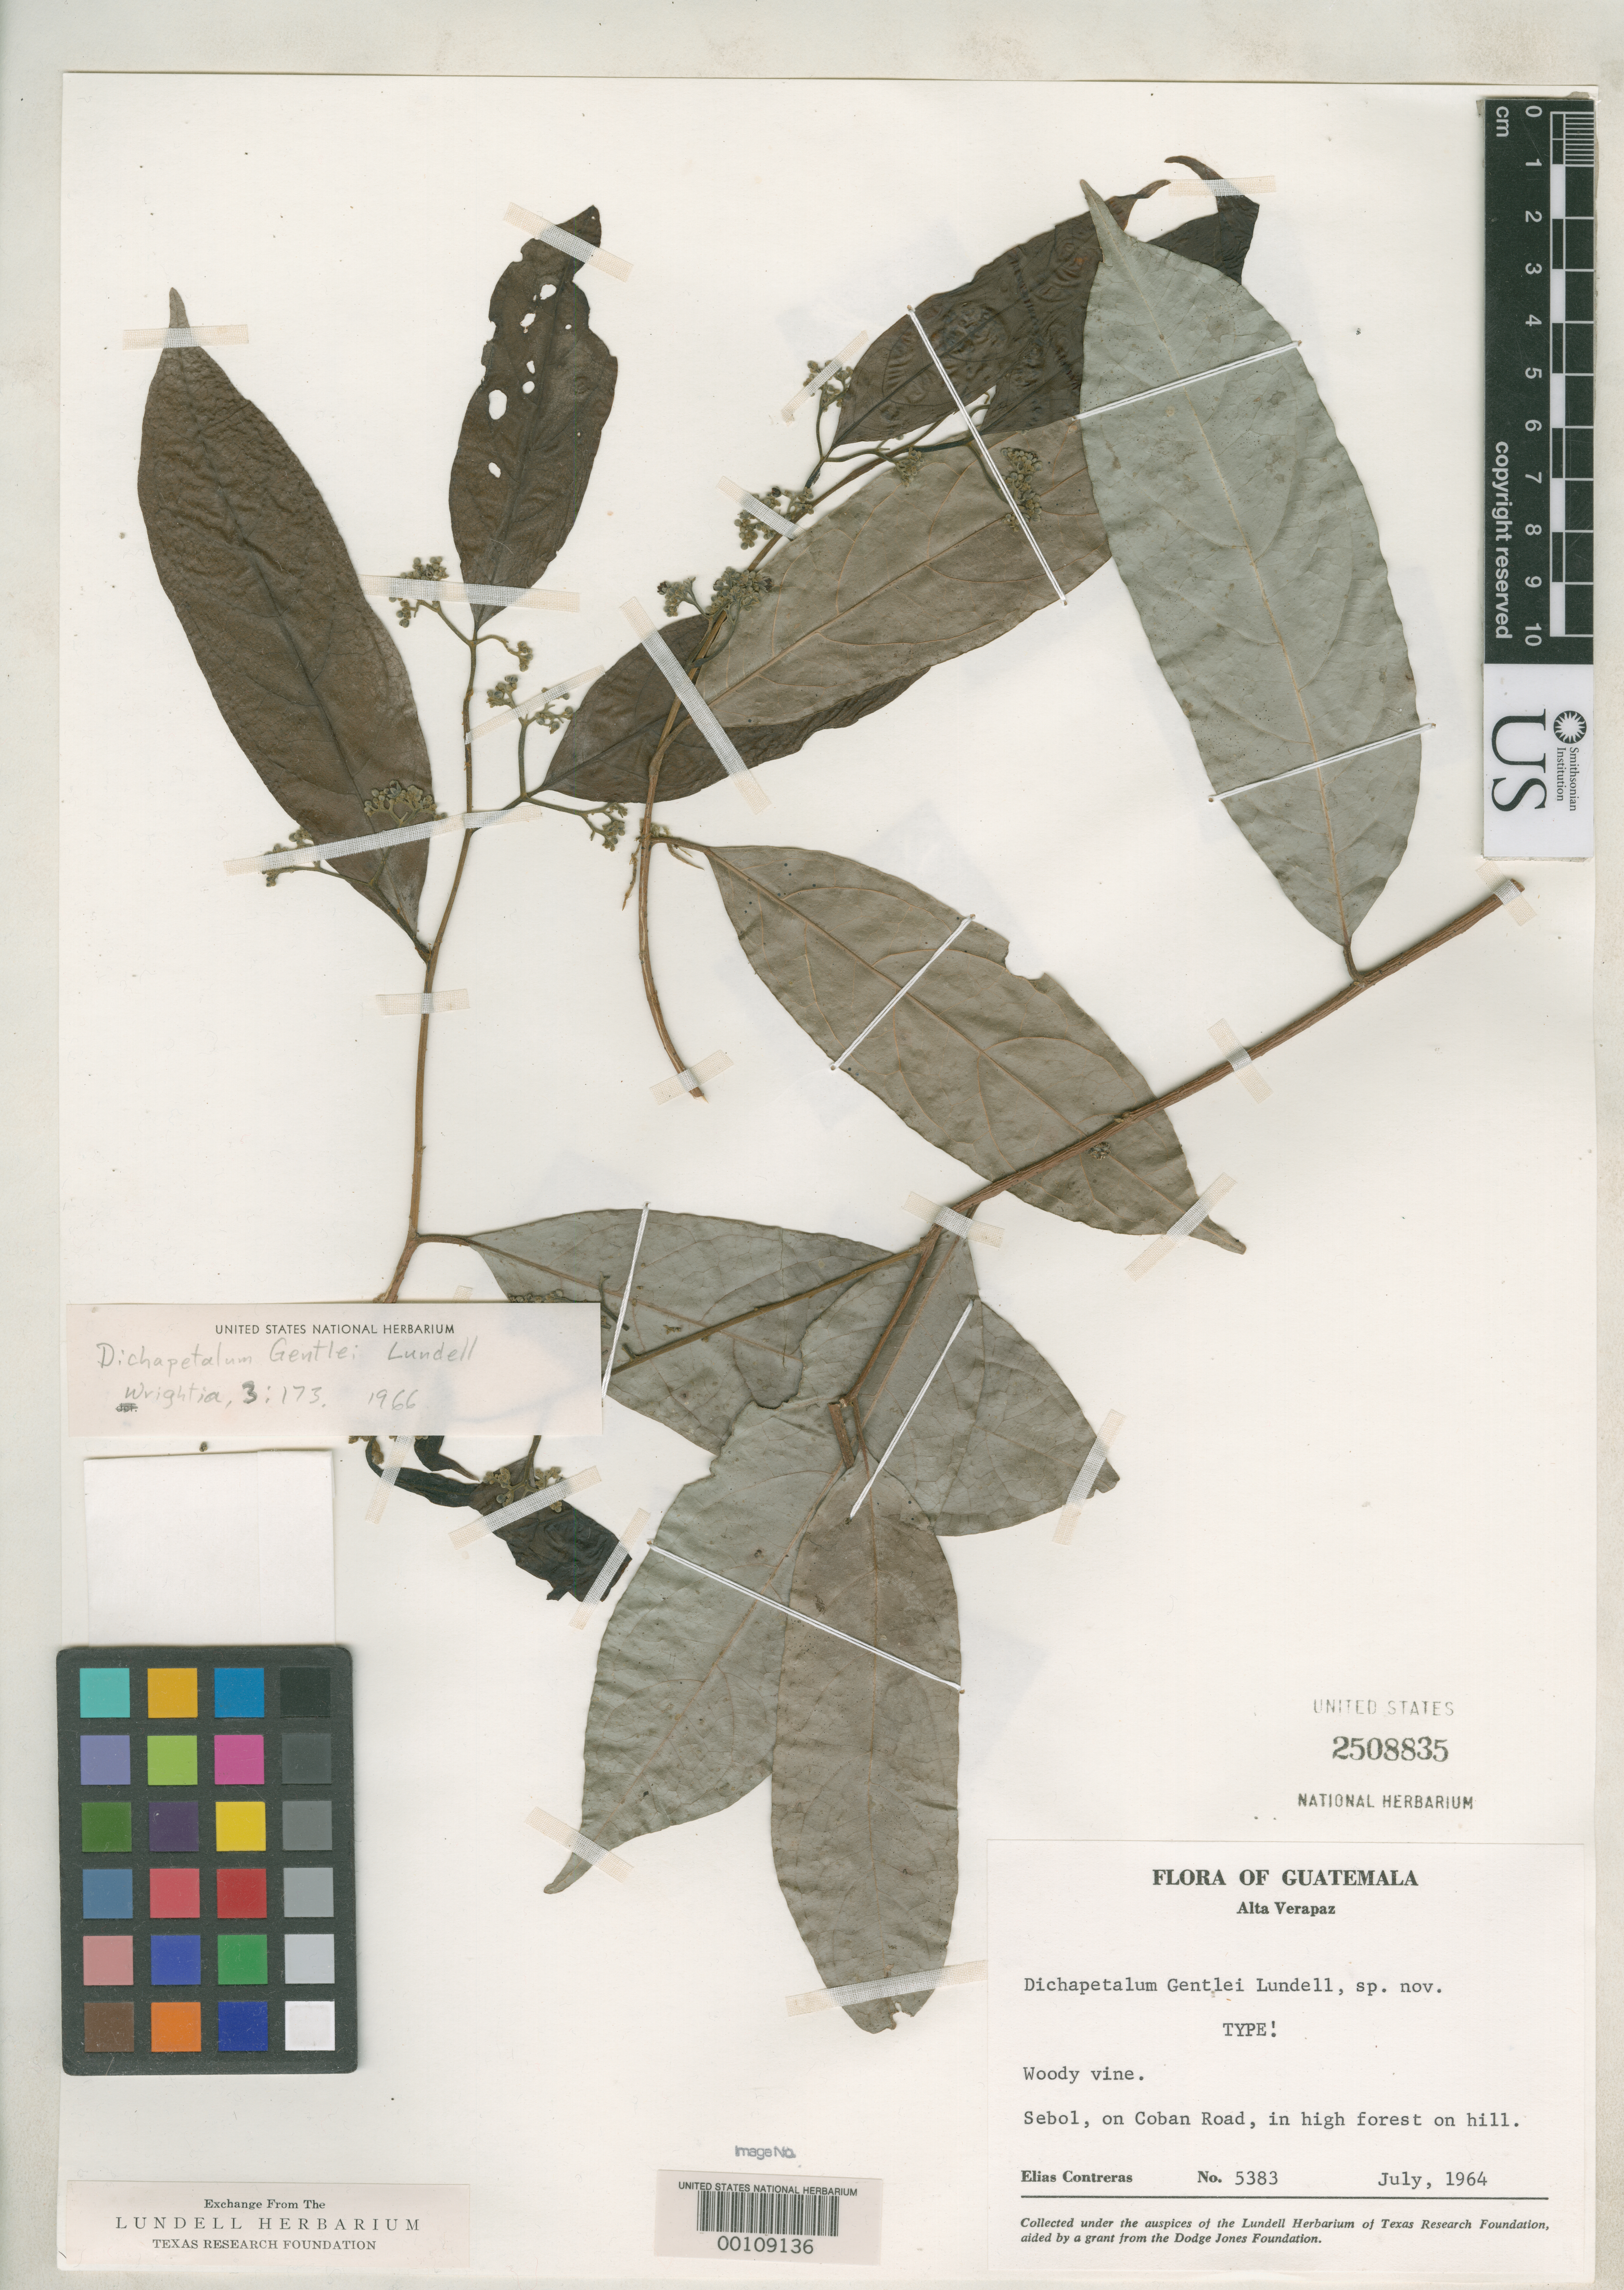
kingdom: Plantae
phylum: Tracheophyta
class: Magnoliopsida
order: Malpighiales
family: Dichapetalaceae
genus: Dichapetalum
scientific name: Dichapetalum gentlei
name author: Lundell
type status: Isotype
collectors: E. Contreras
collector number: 5383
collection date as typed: Jul 1964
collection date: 1964-07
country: Guatemala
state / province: Alta Verapaz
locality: Sebol.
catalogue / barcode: US 2508835